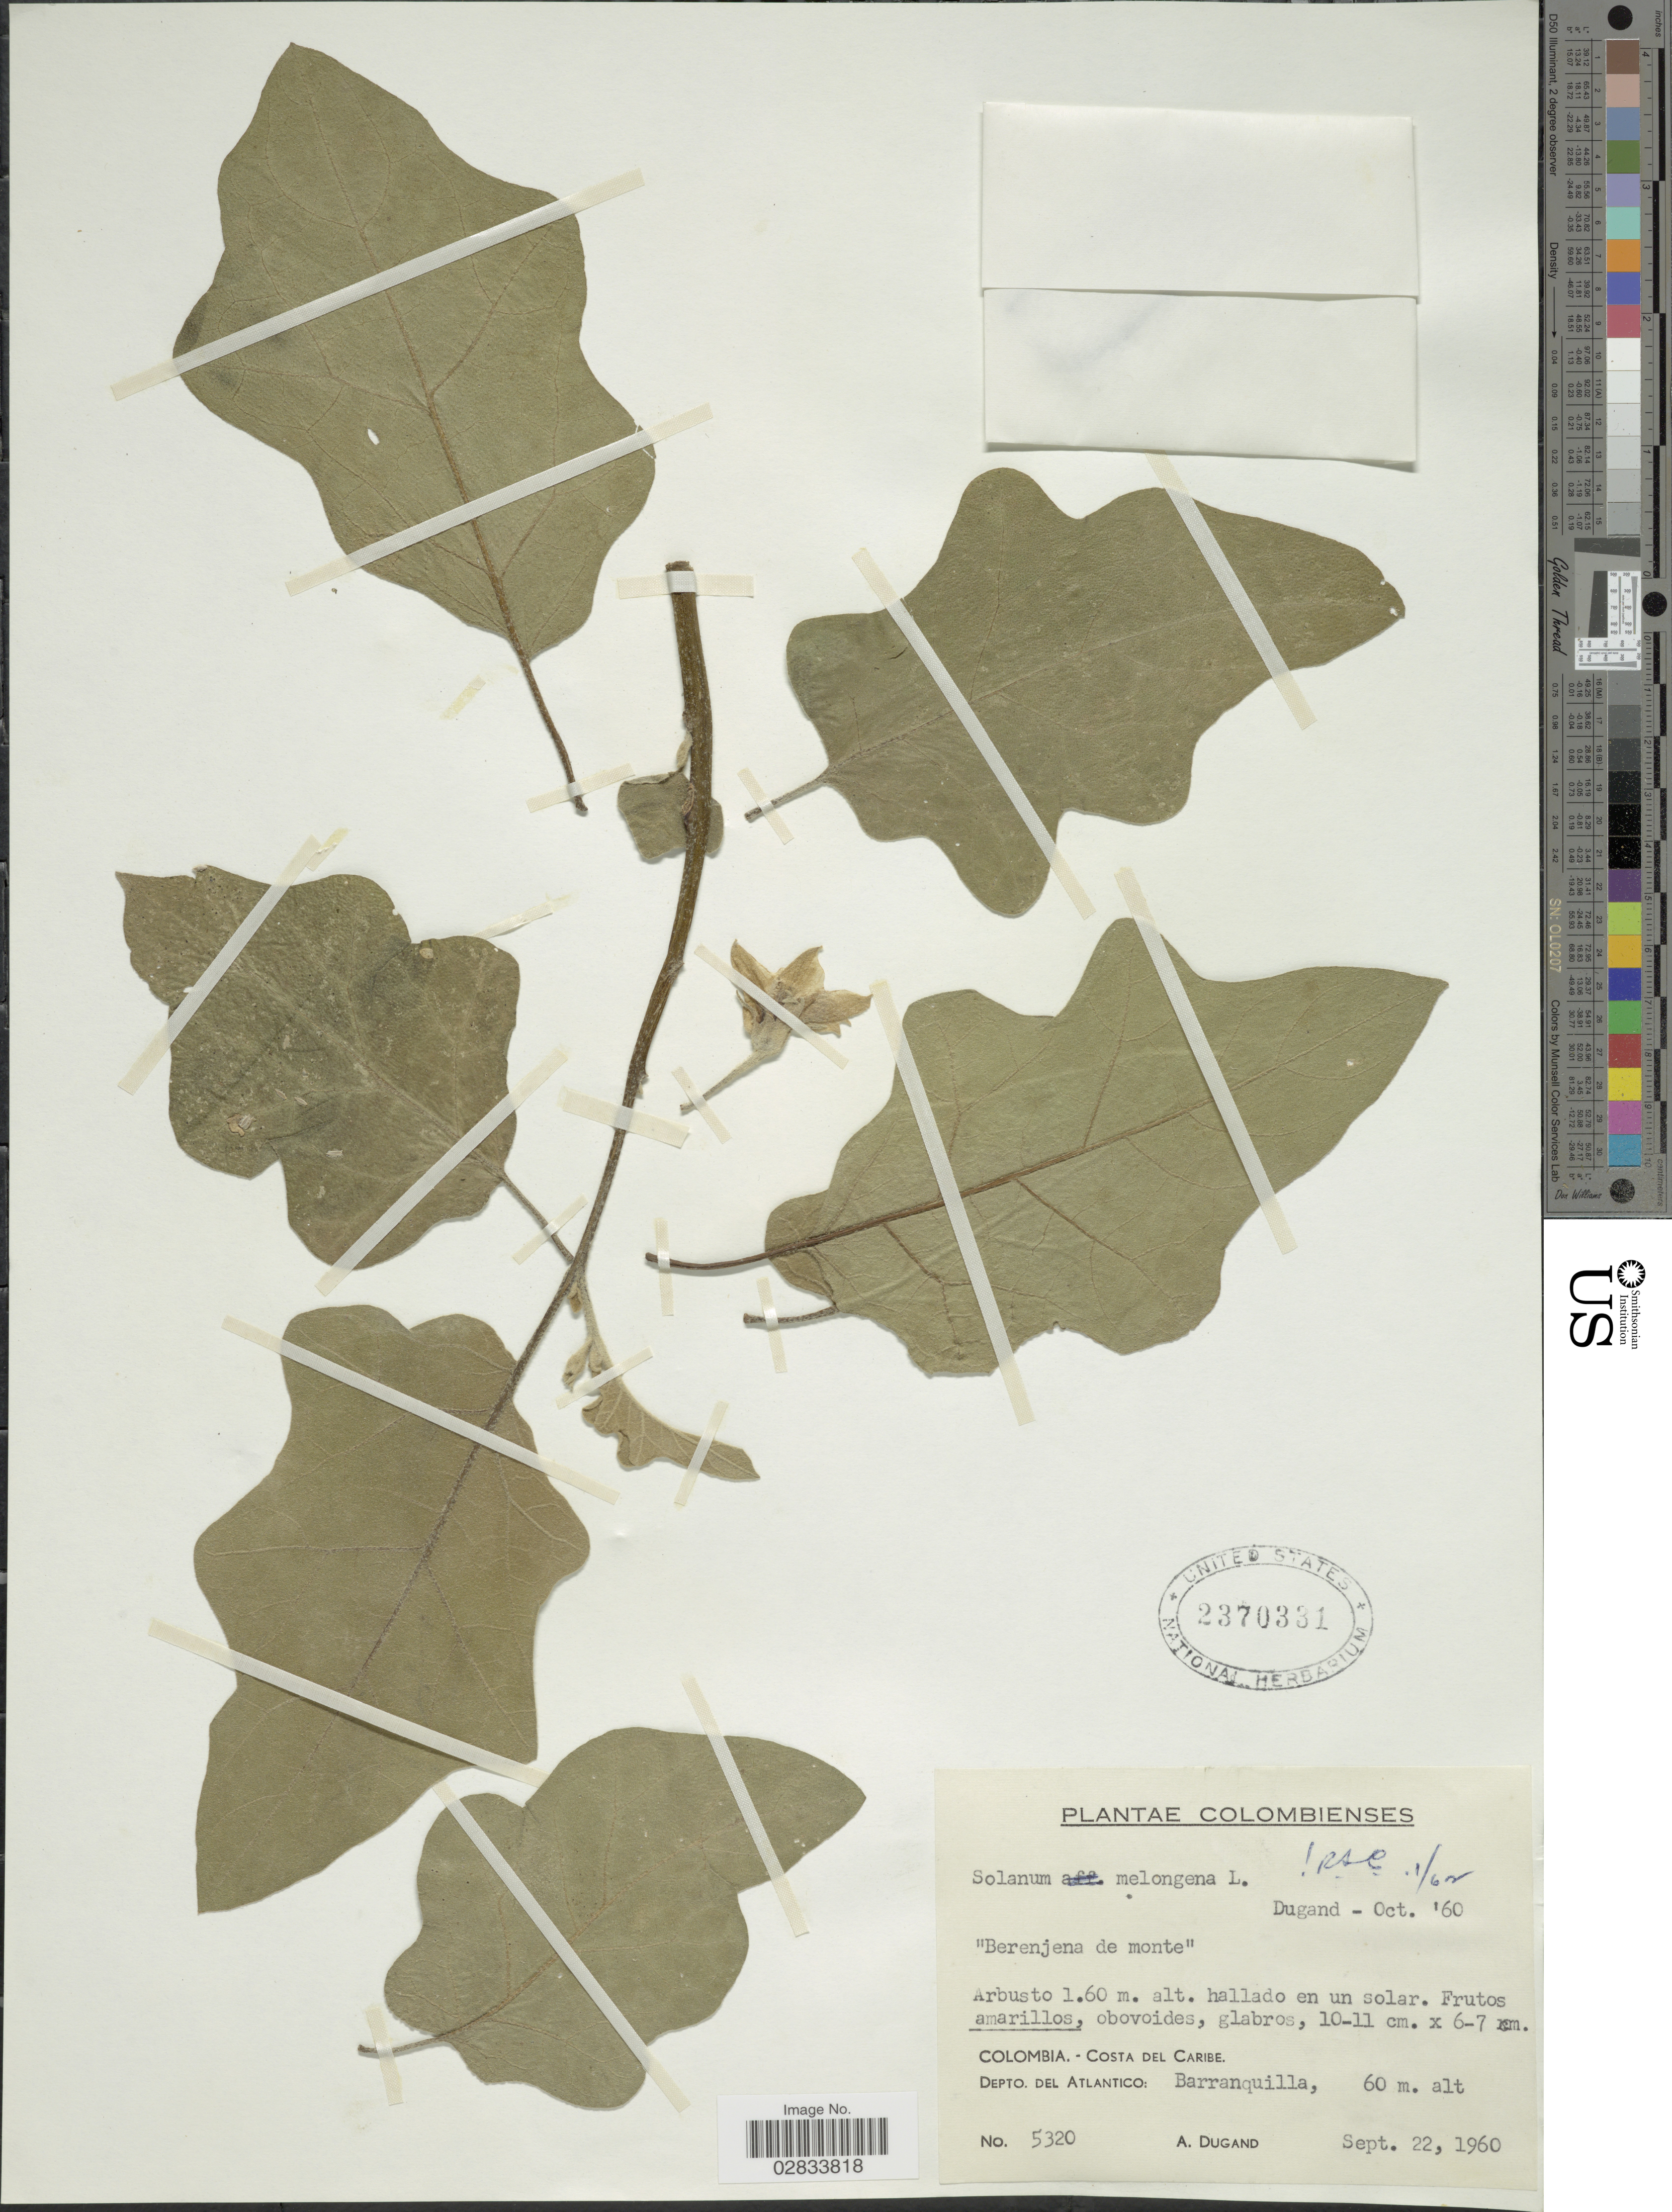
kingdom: Plantae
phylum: Tracheophyta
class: Magnoliopsida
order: Solanales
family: Solanaceae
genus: Solanum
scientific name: Solanum melongena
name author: L.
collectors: A. Dugand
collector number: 5320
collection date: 1960-09-22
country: Colombia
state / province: Atlántico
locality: Costa del Caribe, Depto. del Atlantico: Barranquilla.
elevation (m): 60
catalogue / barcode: US 2370331